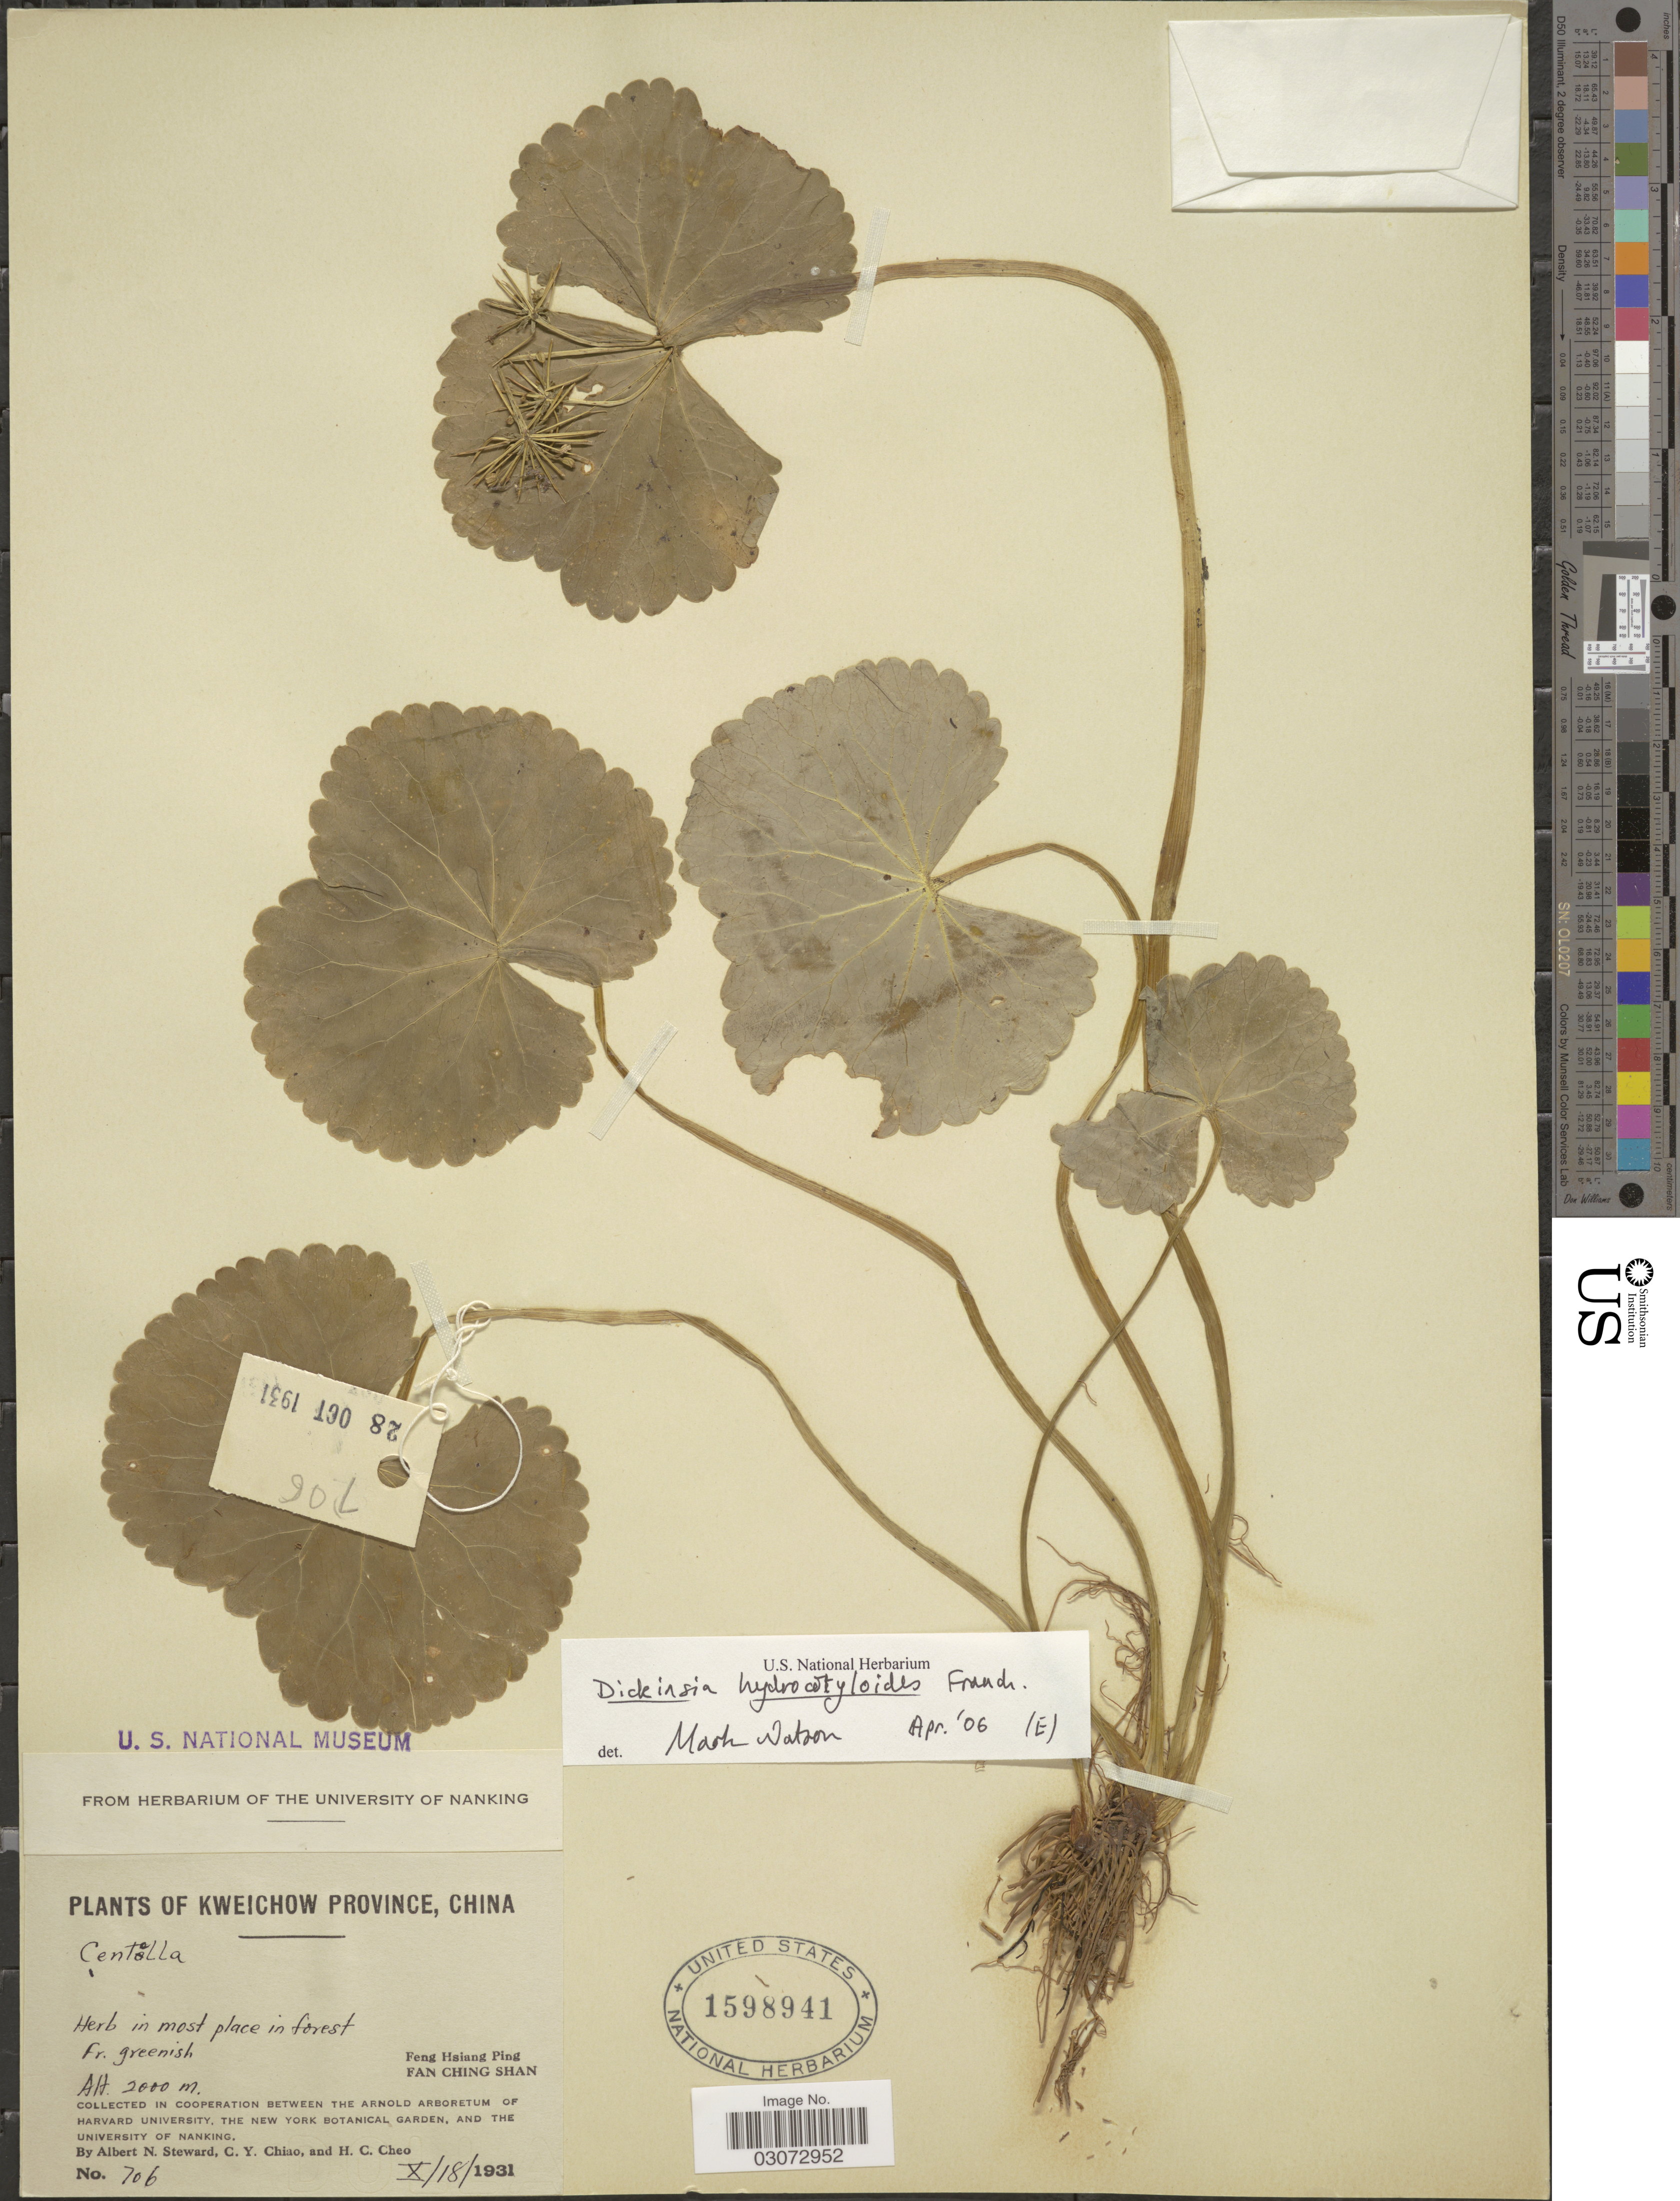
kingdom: Plantae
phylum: Tracheophyta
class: Magnoliopsida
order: Apiales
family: Apiaceae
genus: Dickinsia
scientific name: Dickinsia hydrocotyloides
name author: Franch.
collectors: A. N. Steward, C. Y. Chiao & H. Cheo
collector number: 706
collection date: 1931-10-18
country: China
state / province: Guizhou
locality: Kweichow Province. Feng Hsiang Ping. Fan Ching Shan.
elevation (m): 2000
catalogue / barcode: US 1598941